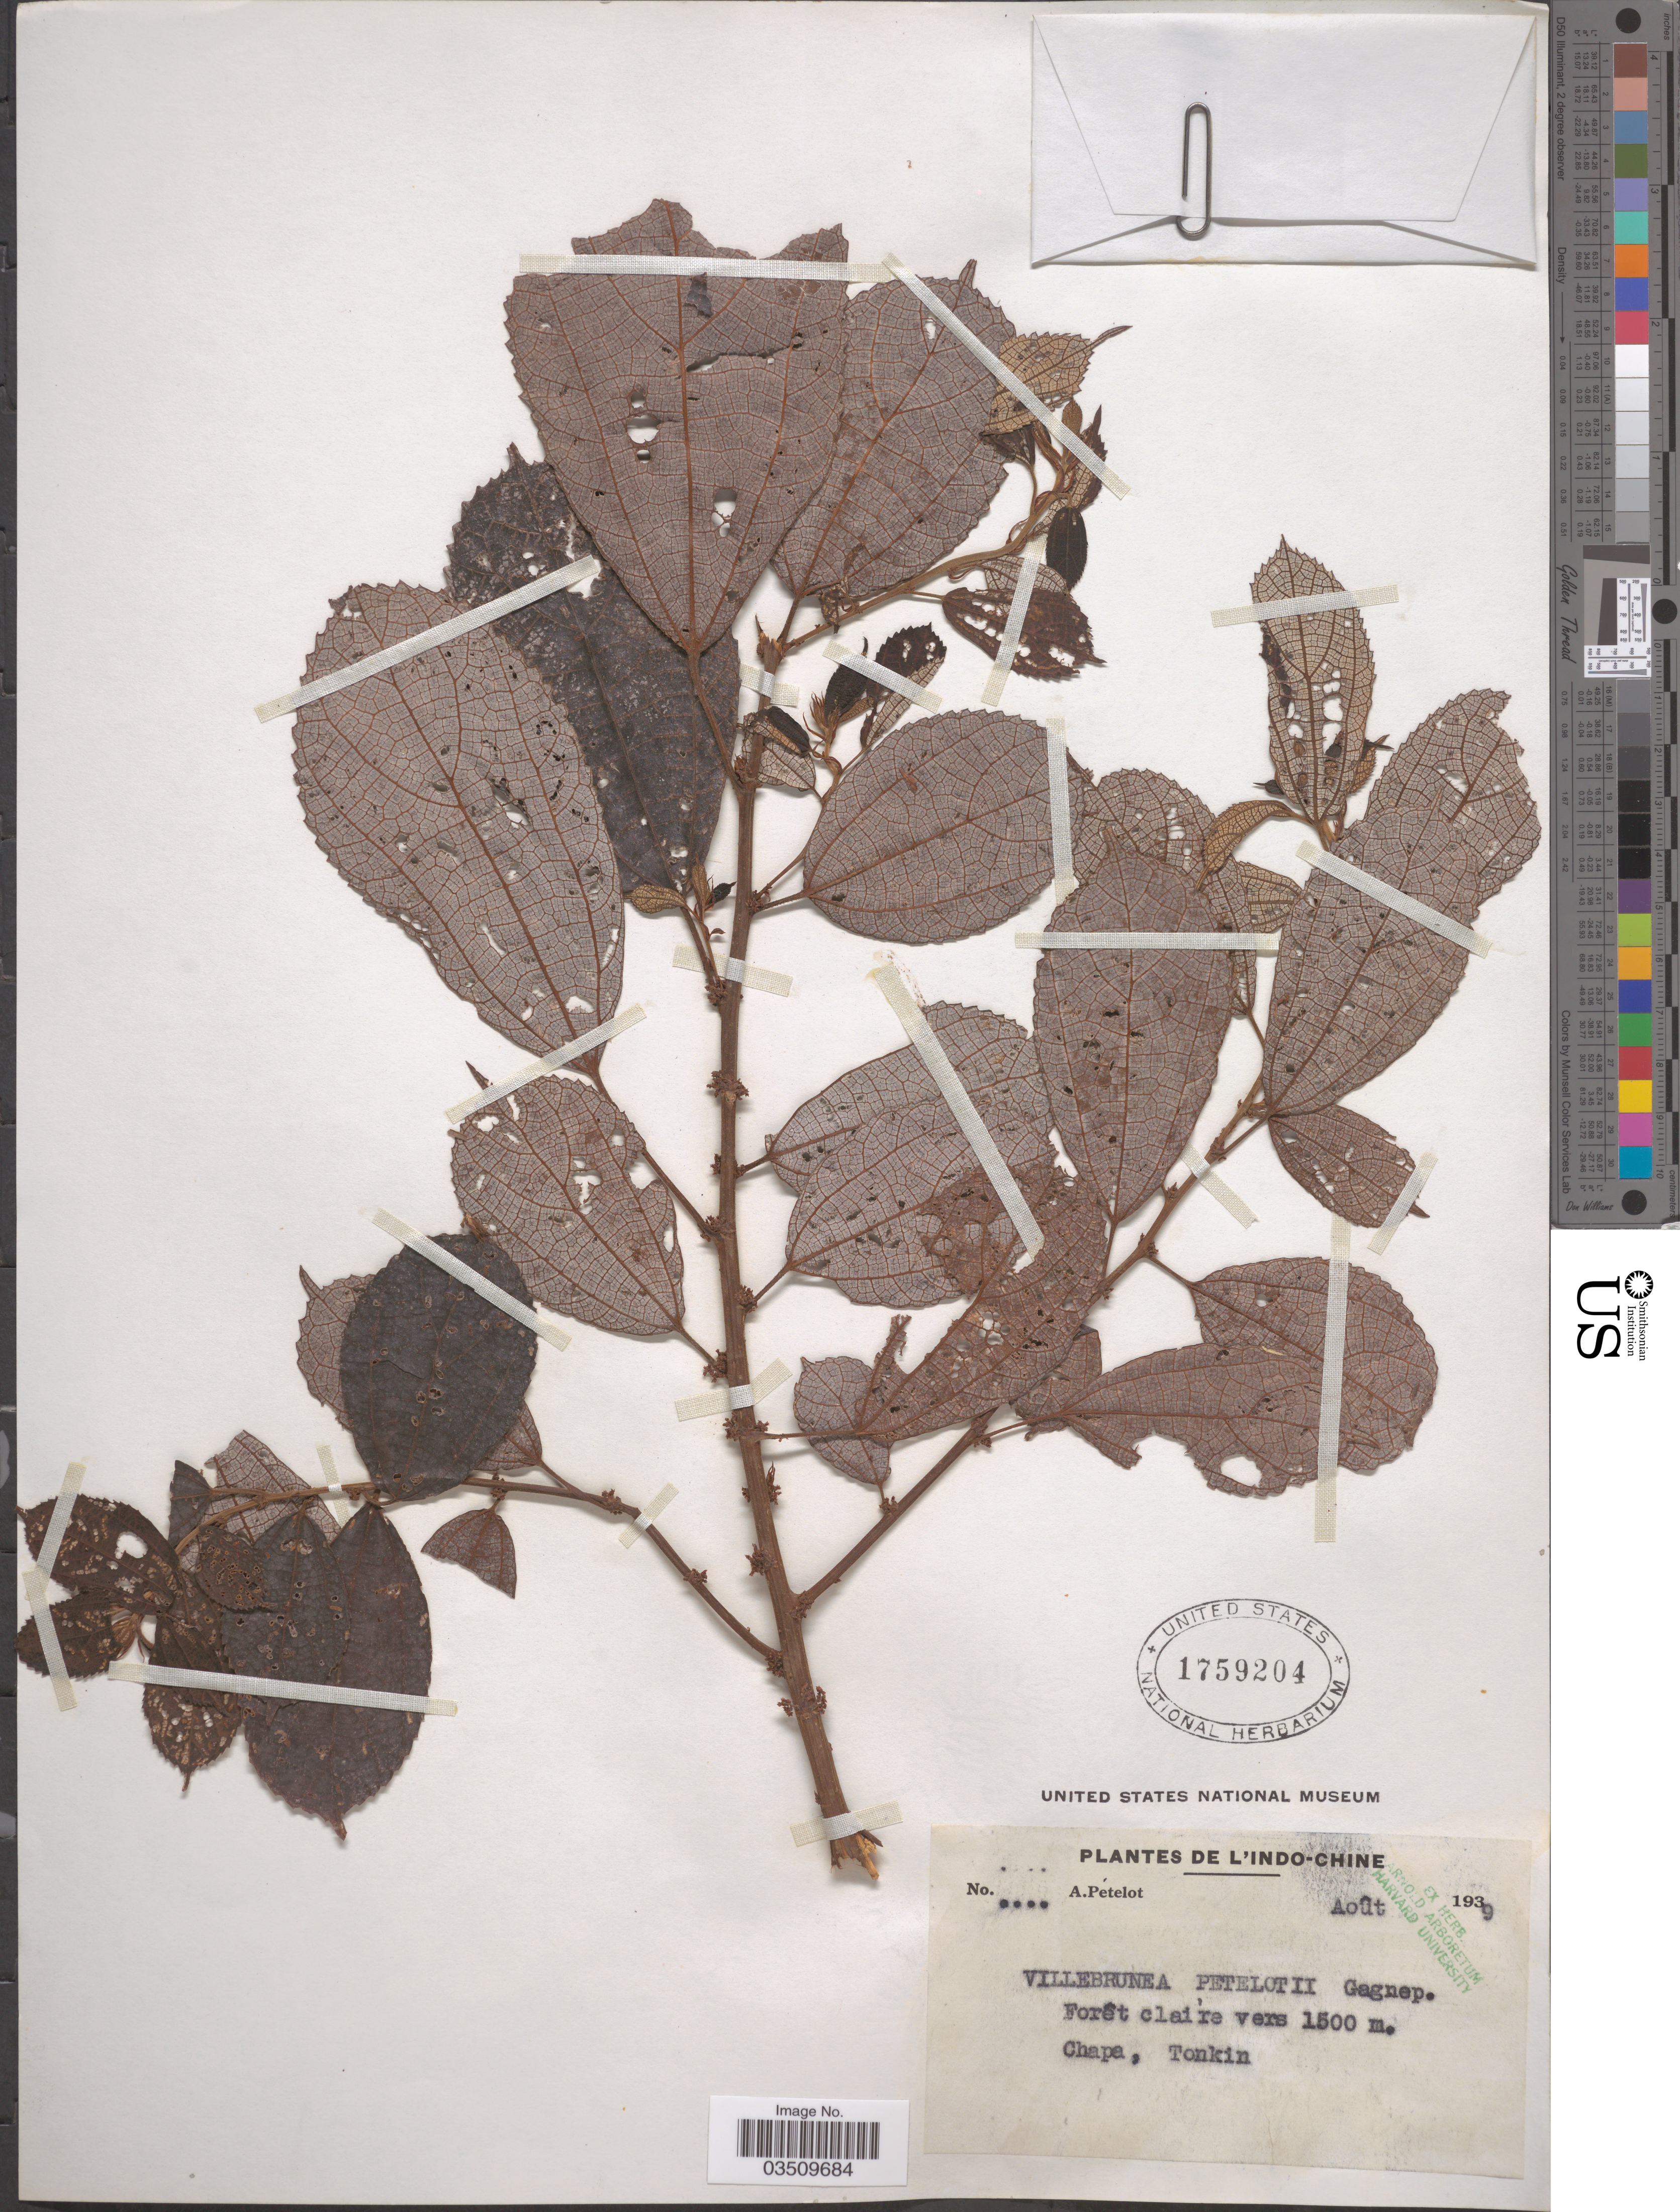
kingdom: Plantae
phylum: Tracheophyta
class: Magnoliopsida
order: Rosales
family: Urticaceae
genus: Oreocnide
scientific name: Oreocnide obovata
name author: (C.H. Wright) Merr.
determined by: Strong, Mark T., (BOT), Smithsonian Institution - National Museum of Natural History (UNITED STATES)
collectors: A. Petelot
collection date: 1939-08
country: Vietnam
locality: L'Indo-Chine. Chapa, Tonkin.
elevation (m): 1500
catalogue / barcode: US 1759204